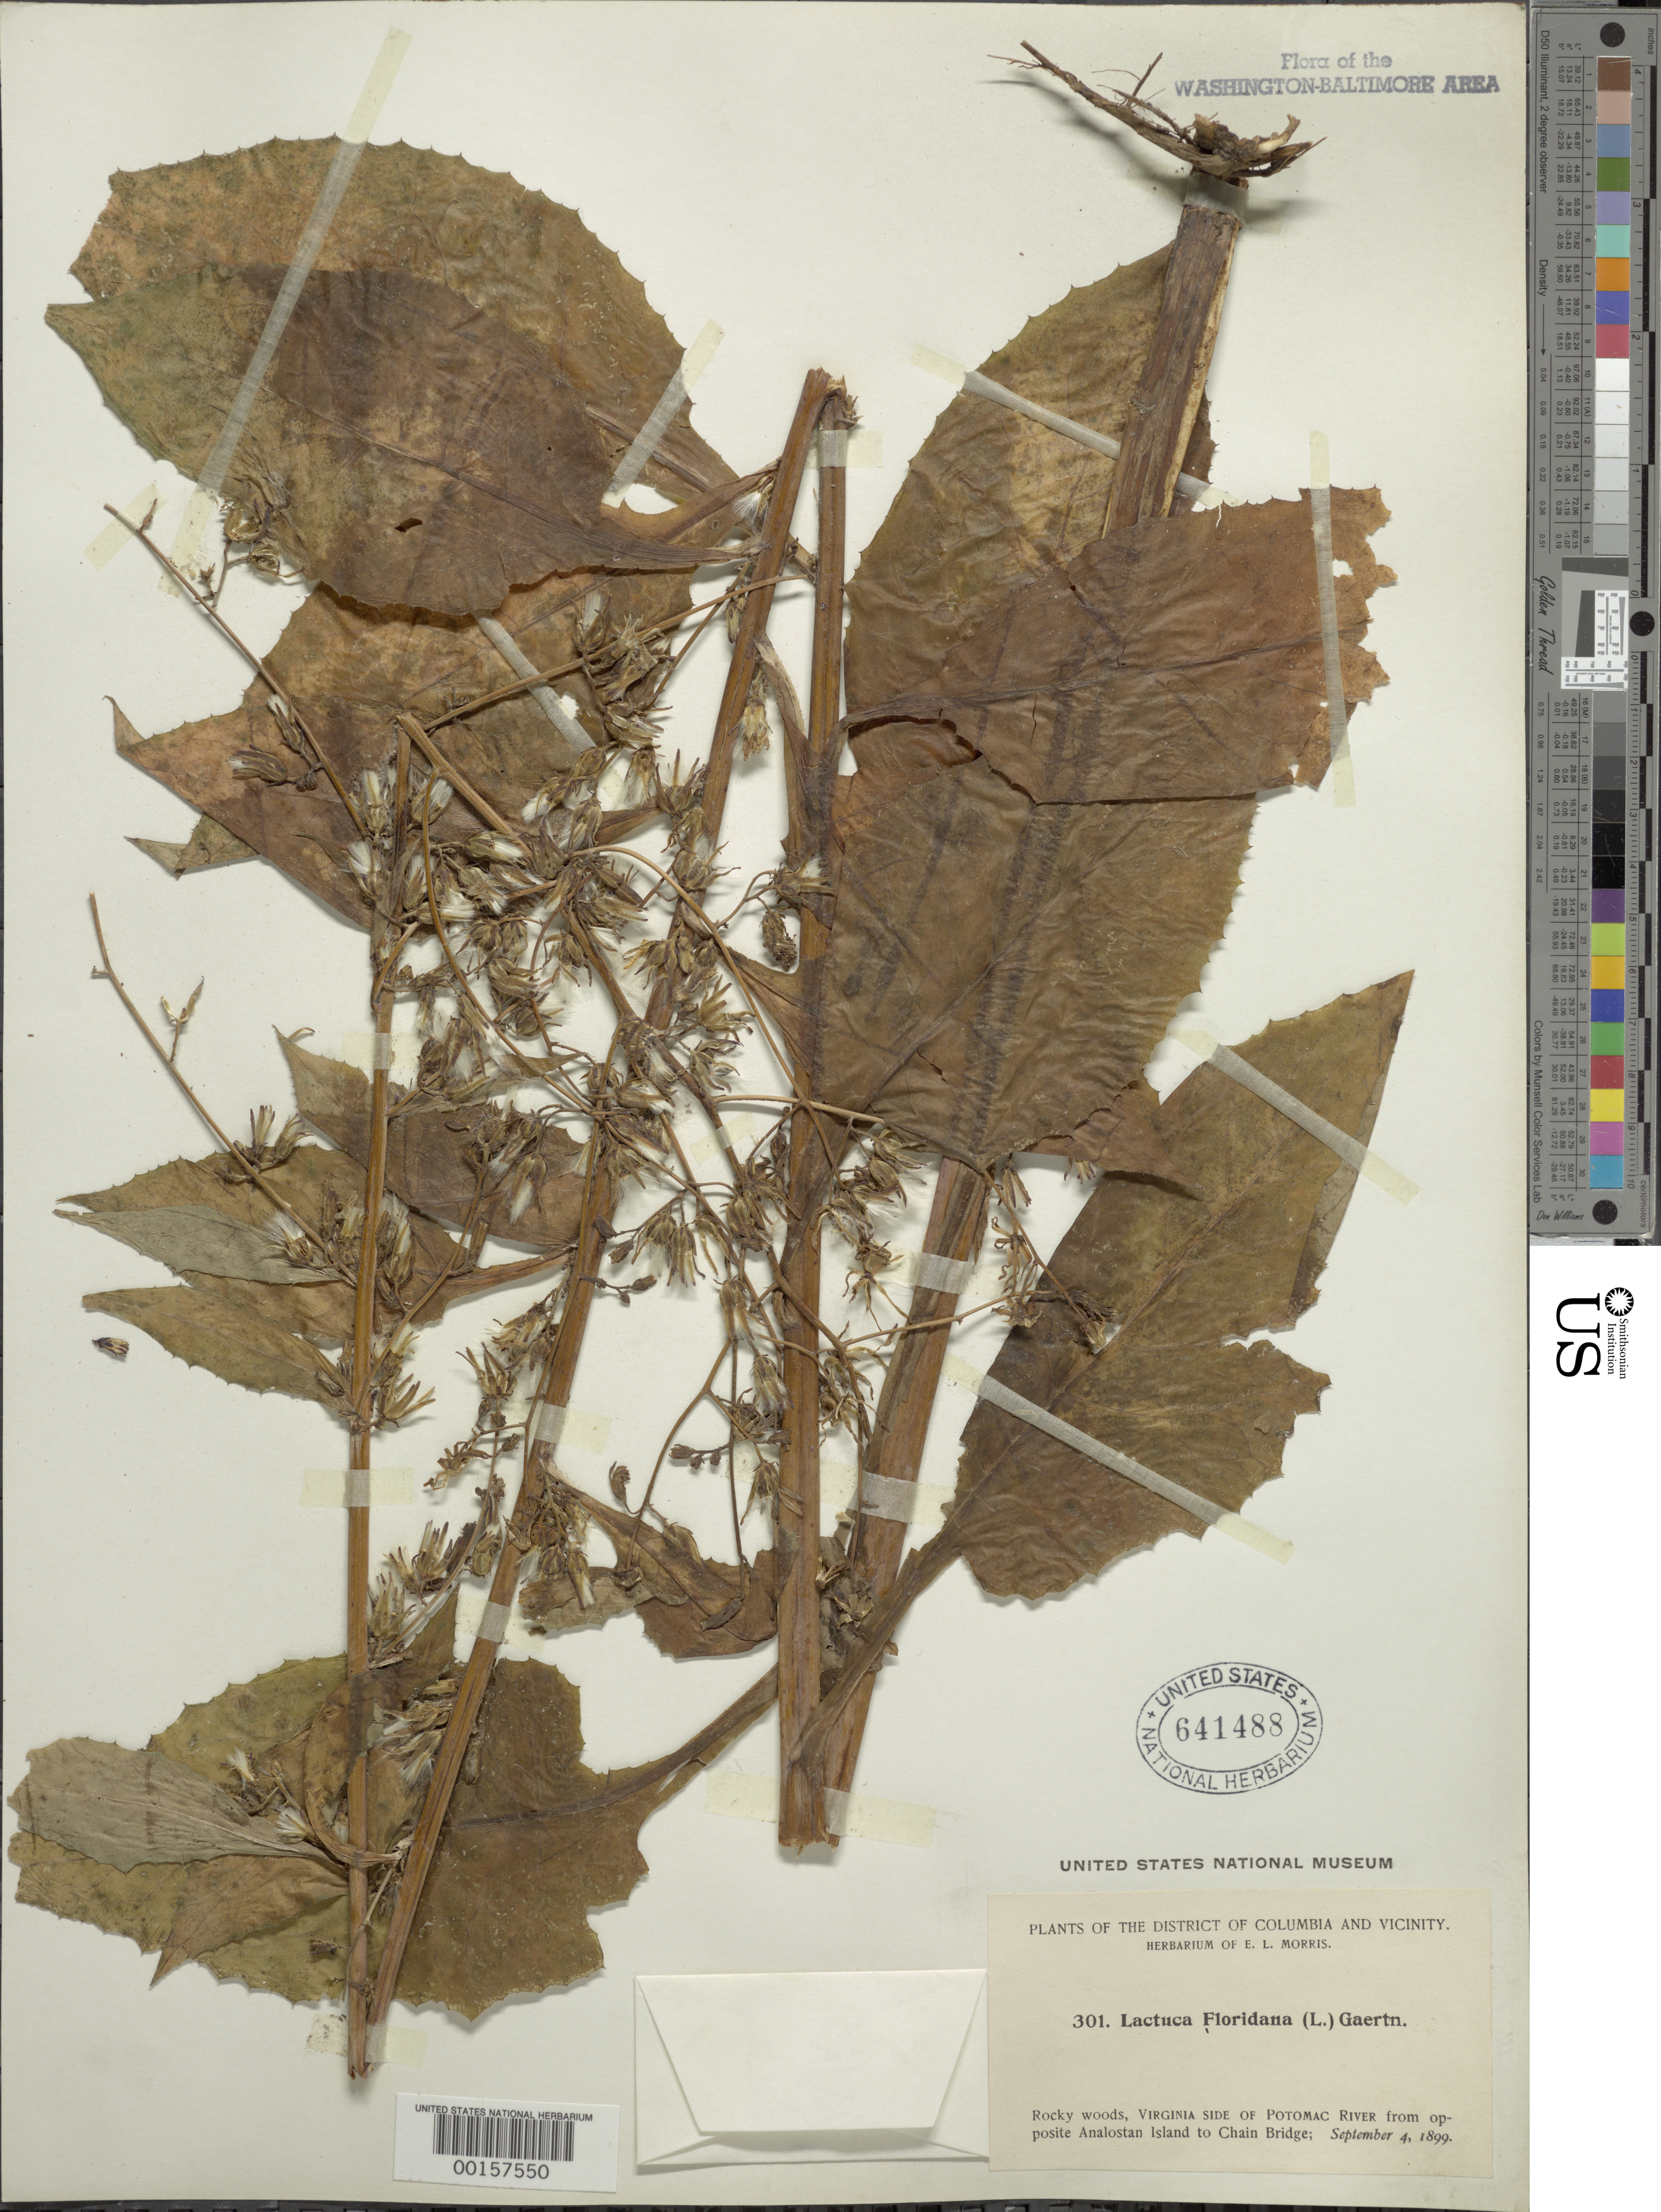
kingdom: Plantae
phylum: Tracheophyta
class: Magnoliopsida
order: Asterales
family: Asteraceae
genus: Lactuca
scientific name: Lactuca floridana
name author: (L.) Gaertn.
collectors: E. L. Morris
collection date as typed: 04 Sep 1899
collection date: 1899-09-04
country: United States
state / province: Virginia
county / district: Arlington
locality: From opposite Analostan Island to Chain Bridge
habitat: Rocky woods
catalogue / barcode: US 641488